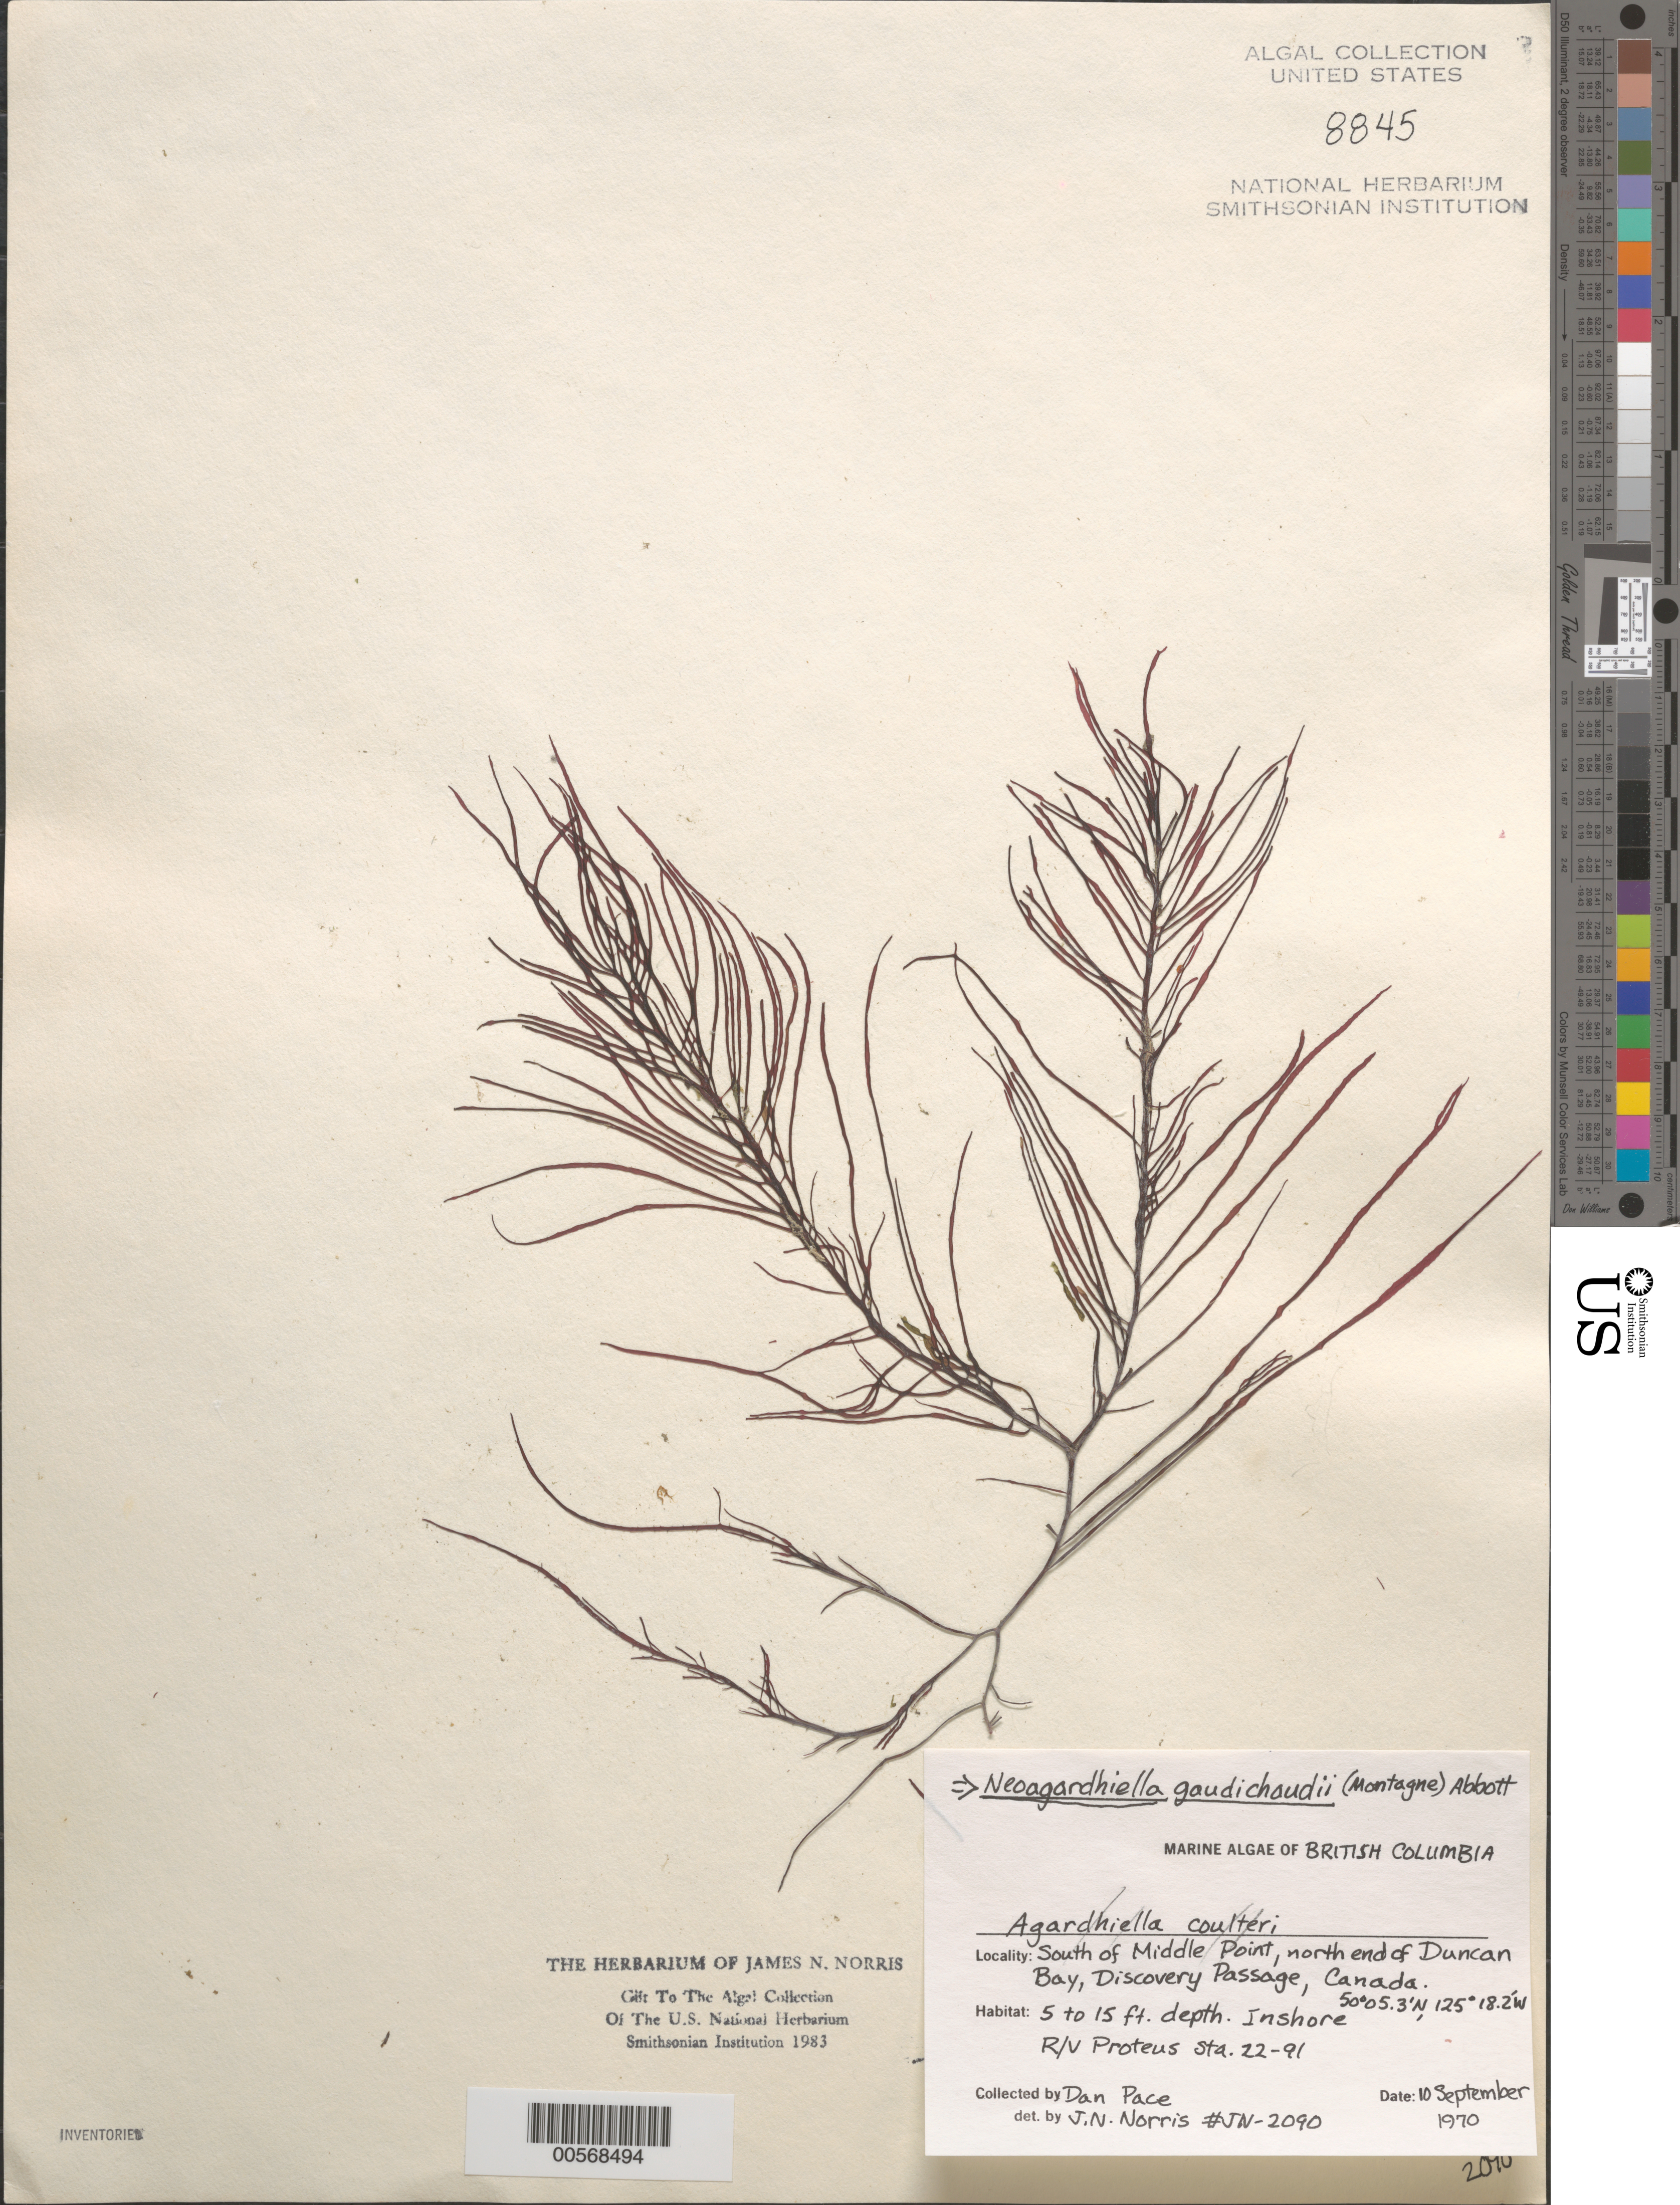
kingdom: Plantae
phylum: Rhodophyta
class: Florideophyceae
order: Gigartinales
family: Solieriaceae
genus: Sarcodiotheca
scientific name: Sarcodiotheca gaudichaudii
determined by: Algae name updating Project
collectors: D. Pace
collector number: JN-2090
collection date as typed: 10 Sep 1970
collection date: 1970-09-10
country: Canada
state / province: British Columbia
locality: Duncan Bay south of Middle Point, Discovery Passage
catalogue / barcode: US 8845